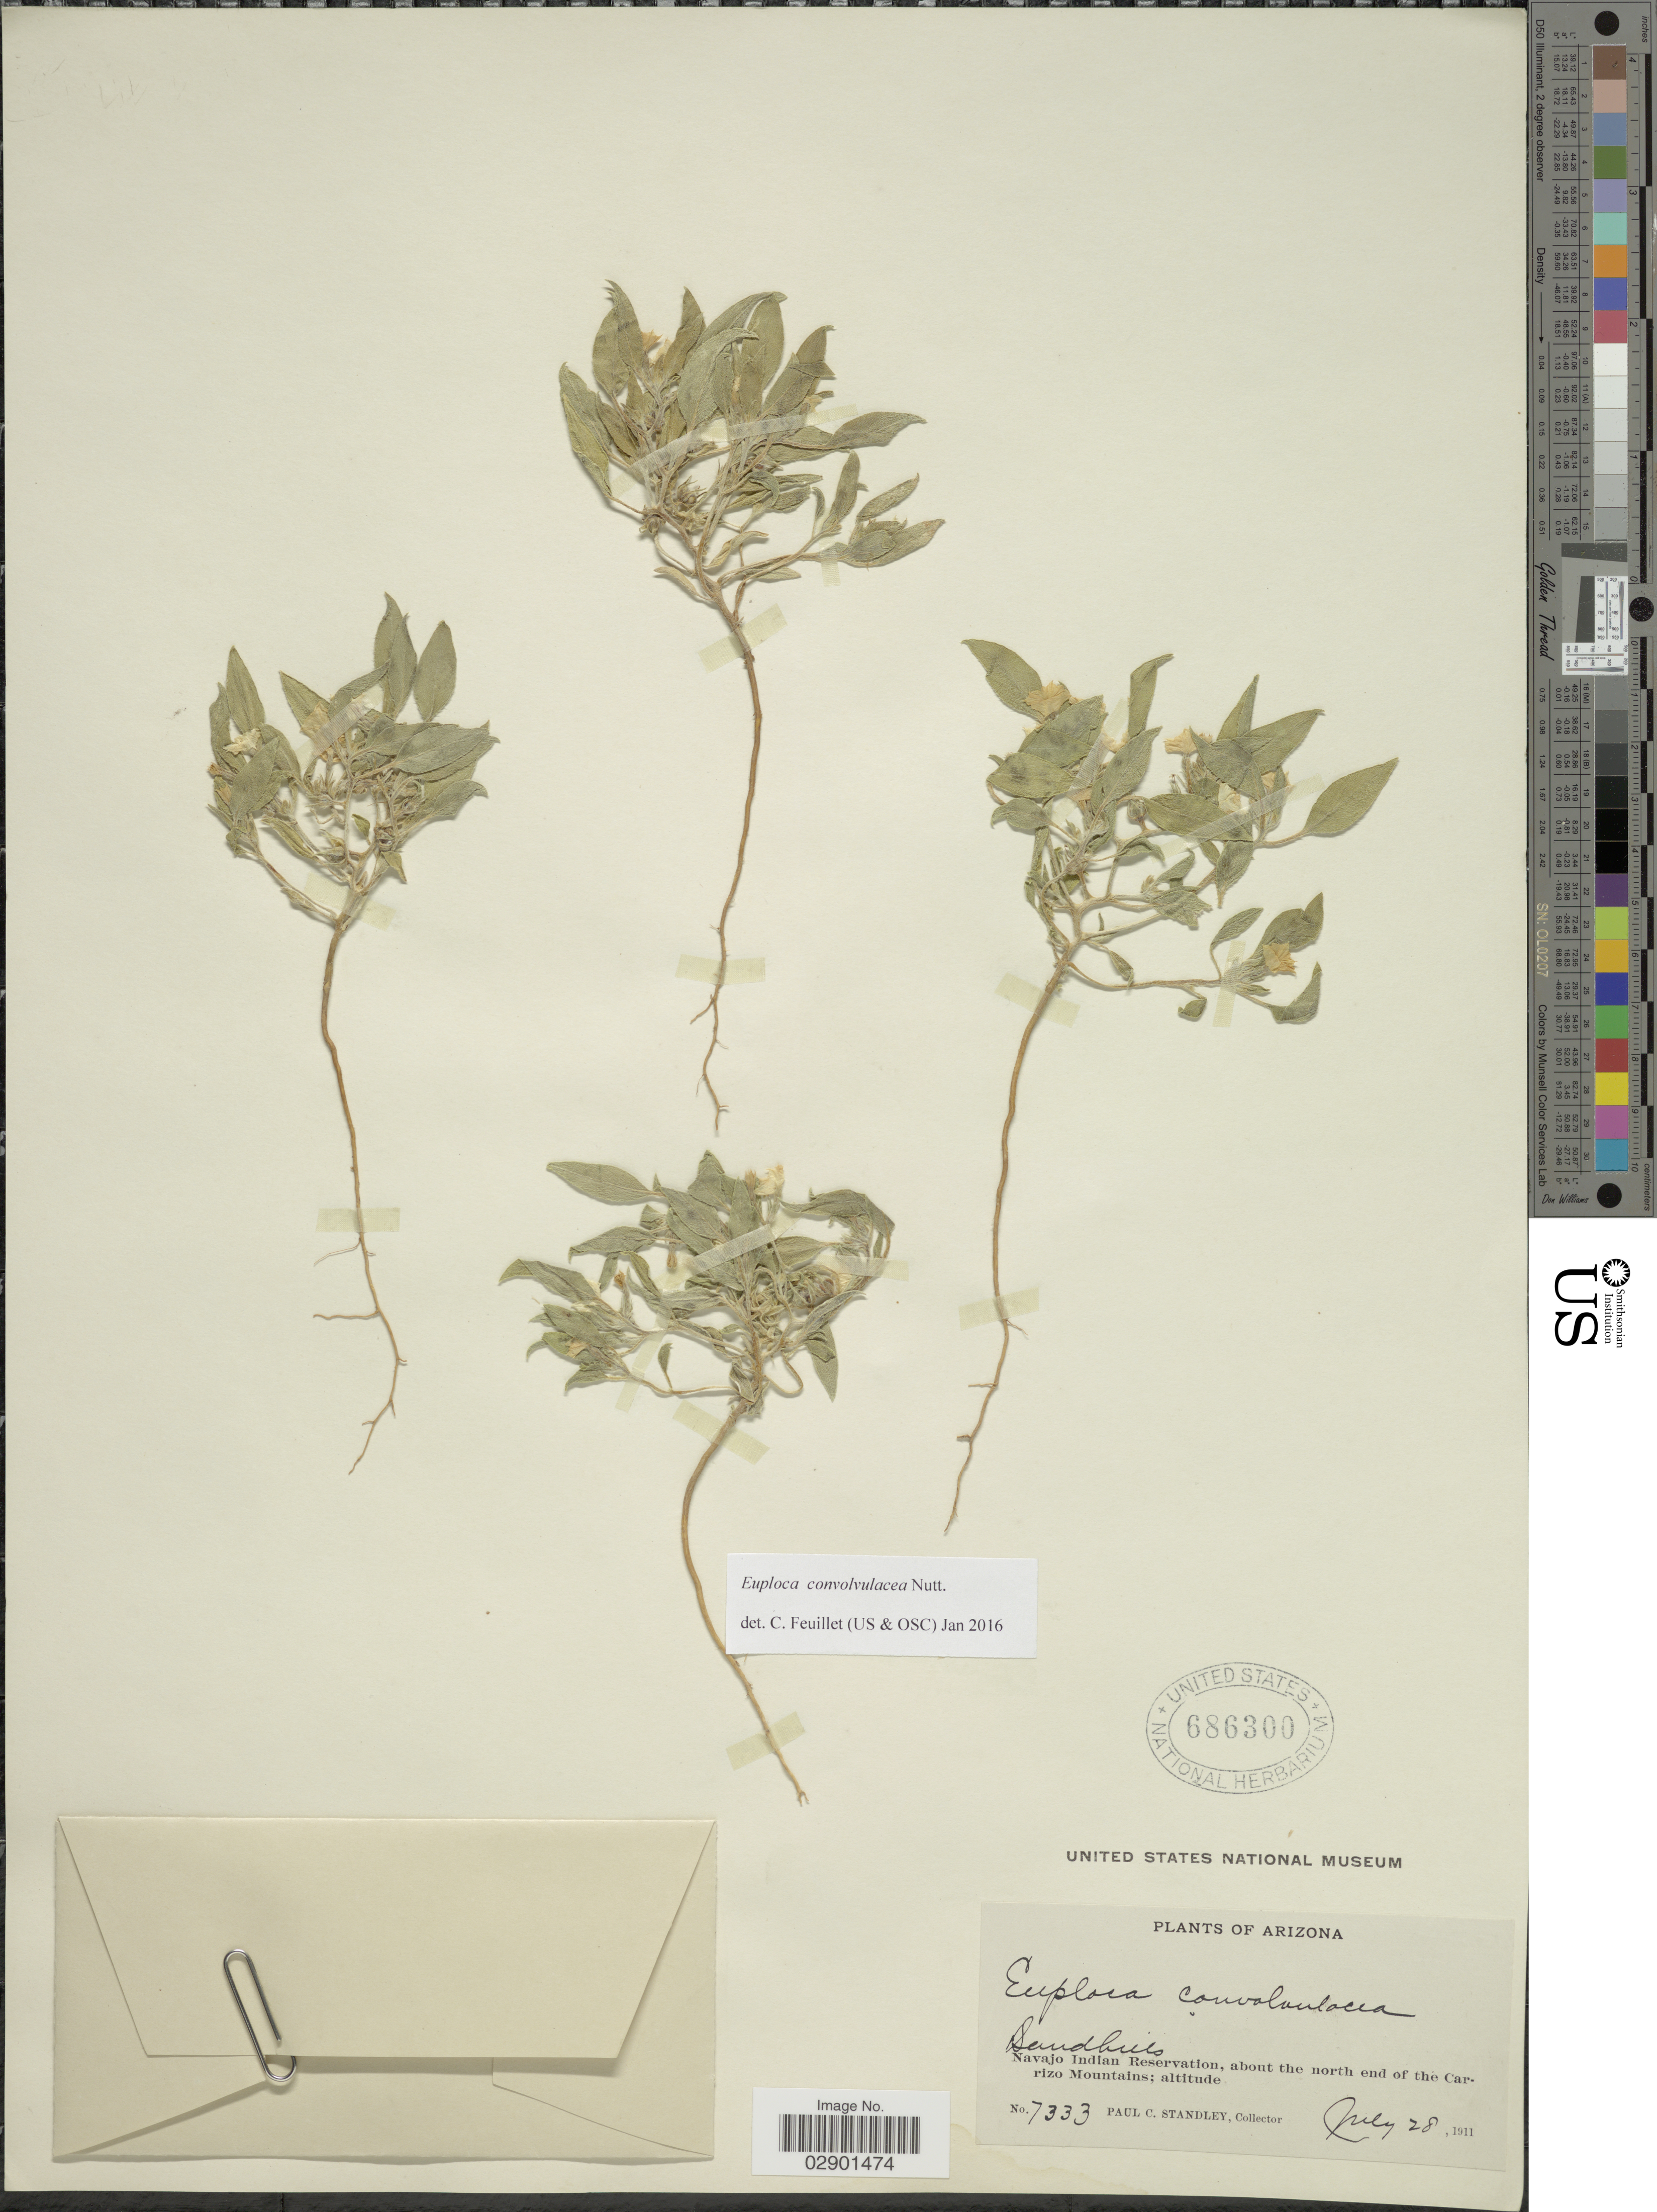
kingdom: Plantae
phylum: Tracheophyta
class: Magnoliopsida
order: Boraginales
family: Heliotropiaceae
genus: Euploca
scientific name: Euploca convolvulacea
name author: Nutt.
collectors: P. C. Standley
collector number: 7333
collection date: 1911-07-28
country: United States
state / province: Arizona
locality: Sandhills. Navajo Indian Reservation, about the north end of the Carrizo Mountains.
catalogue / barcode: US 686300